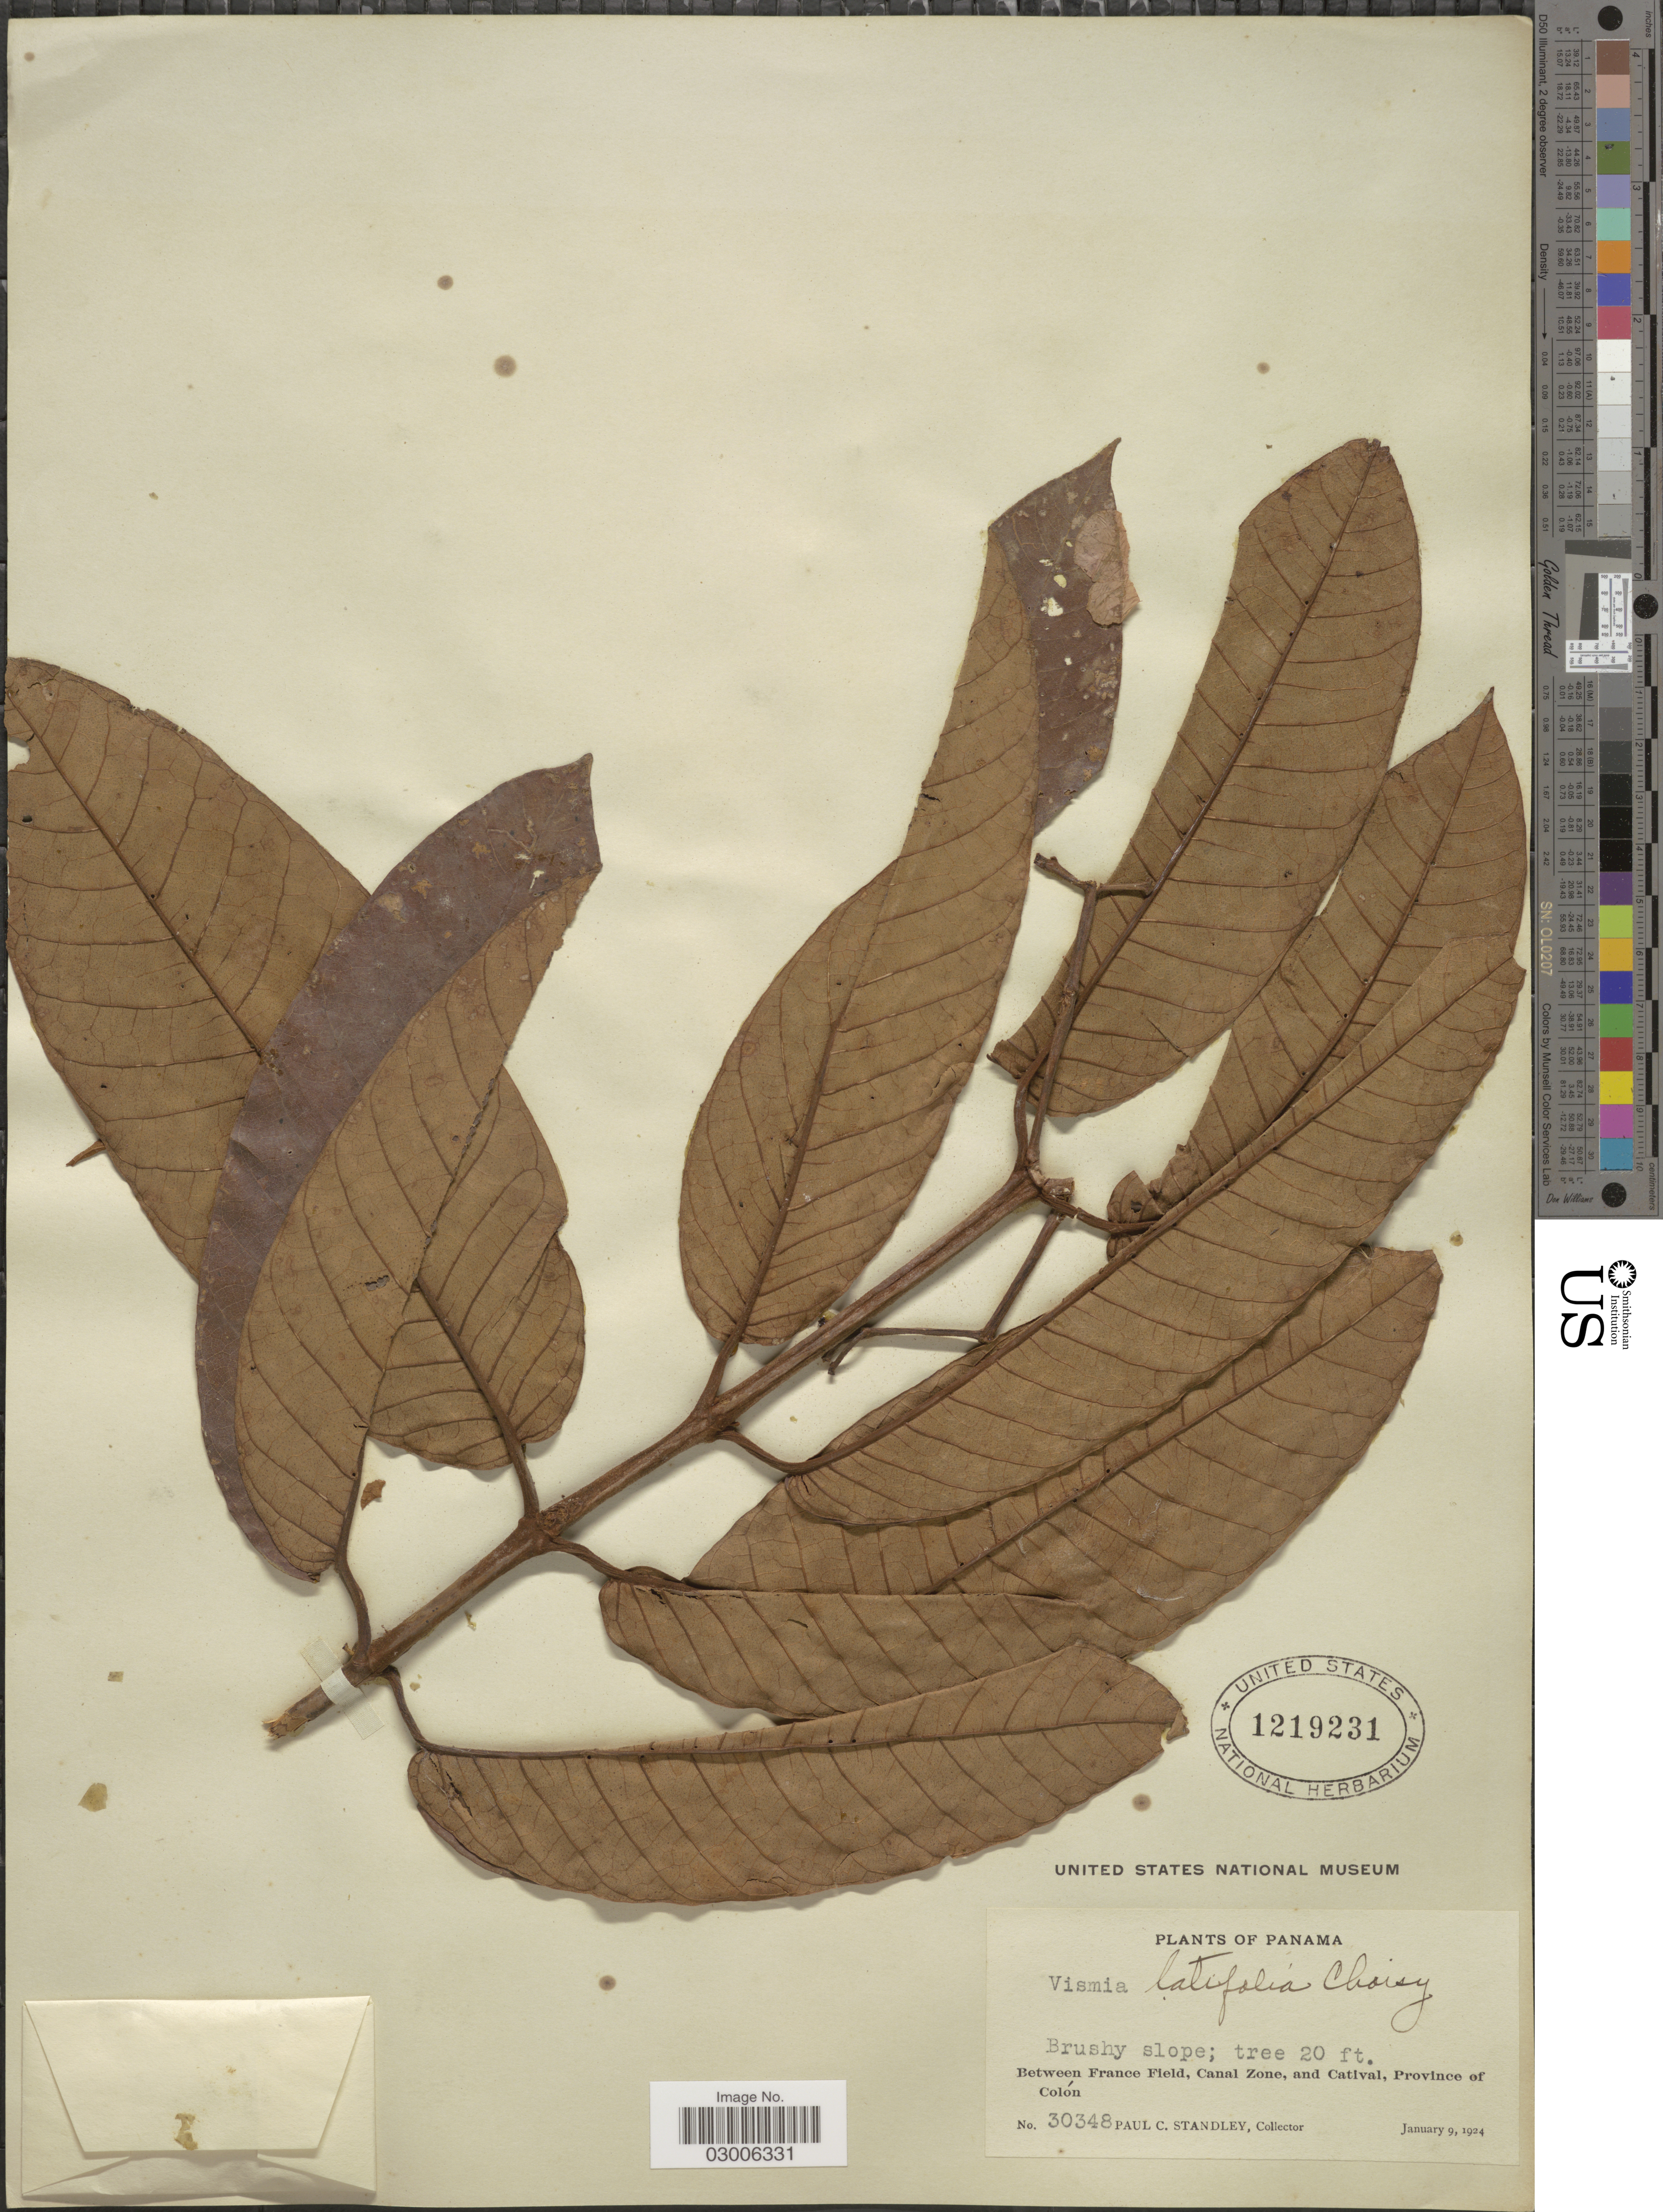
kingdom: Plantae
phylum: Tracheophyta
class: Magnoliopsida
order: Malpighiales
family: Hypericaceae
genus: Vismia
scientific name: Vismia macrophylla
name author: Kunth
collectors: P. C. Standley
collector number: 30348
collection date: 1924-01-09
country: Panama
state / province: Colón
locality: Between France Field, Canal Zone, and Catival, Province of Colón.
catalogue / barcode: US 1219231